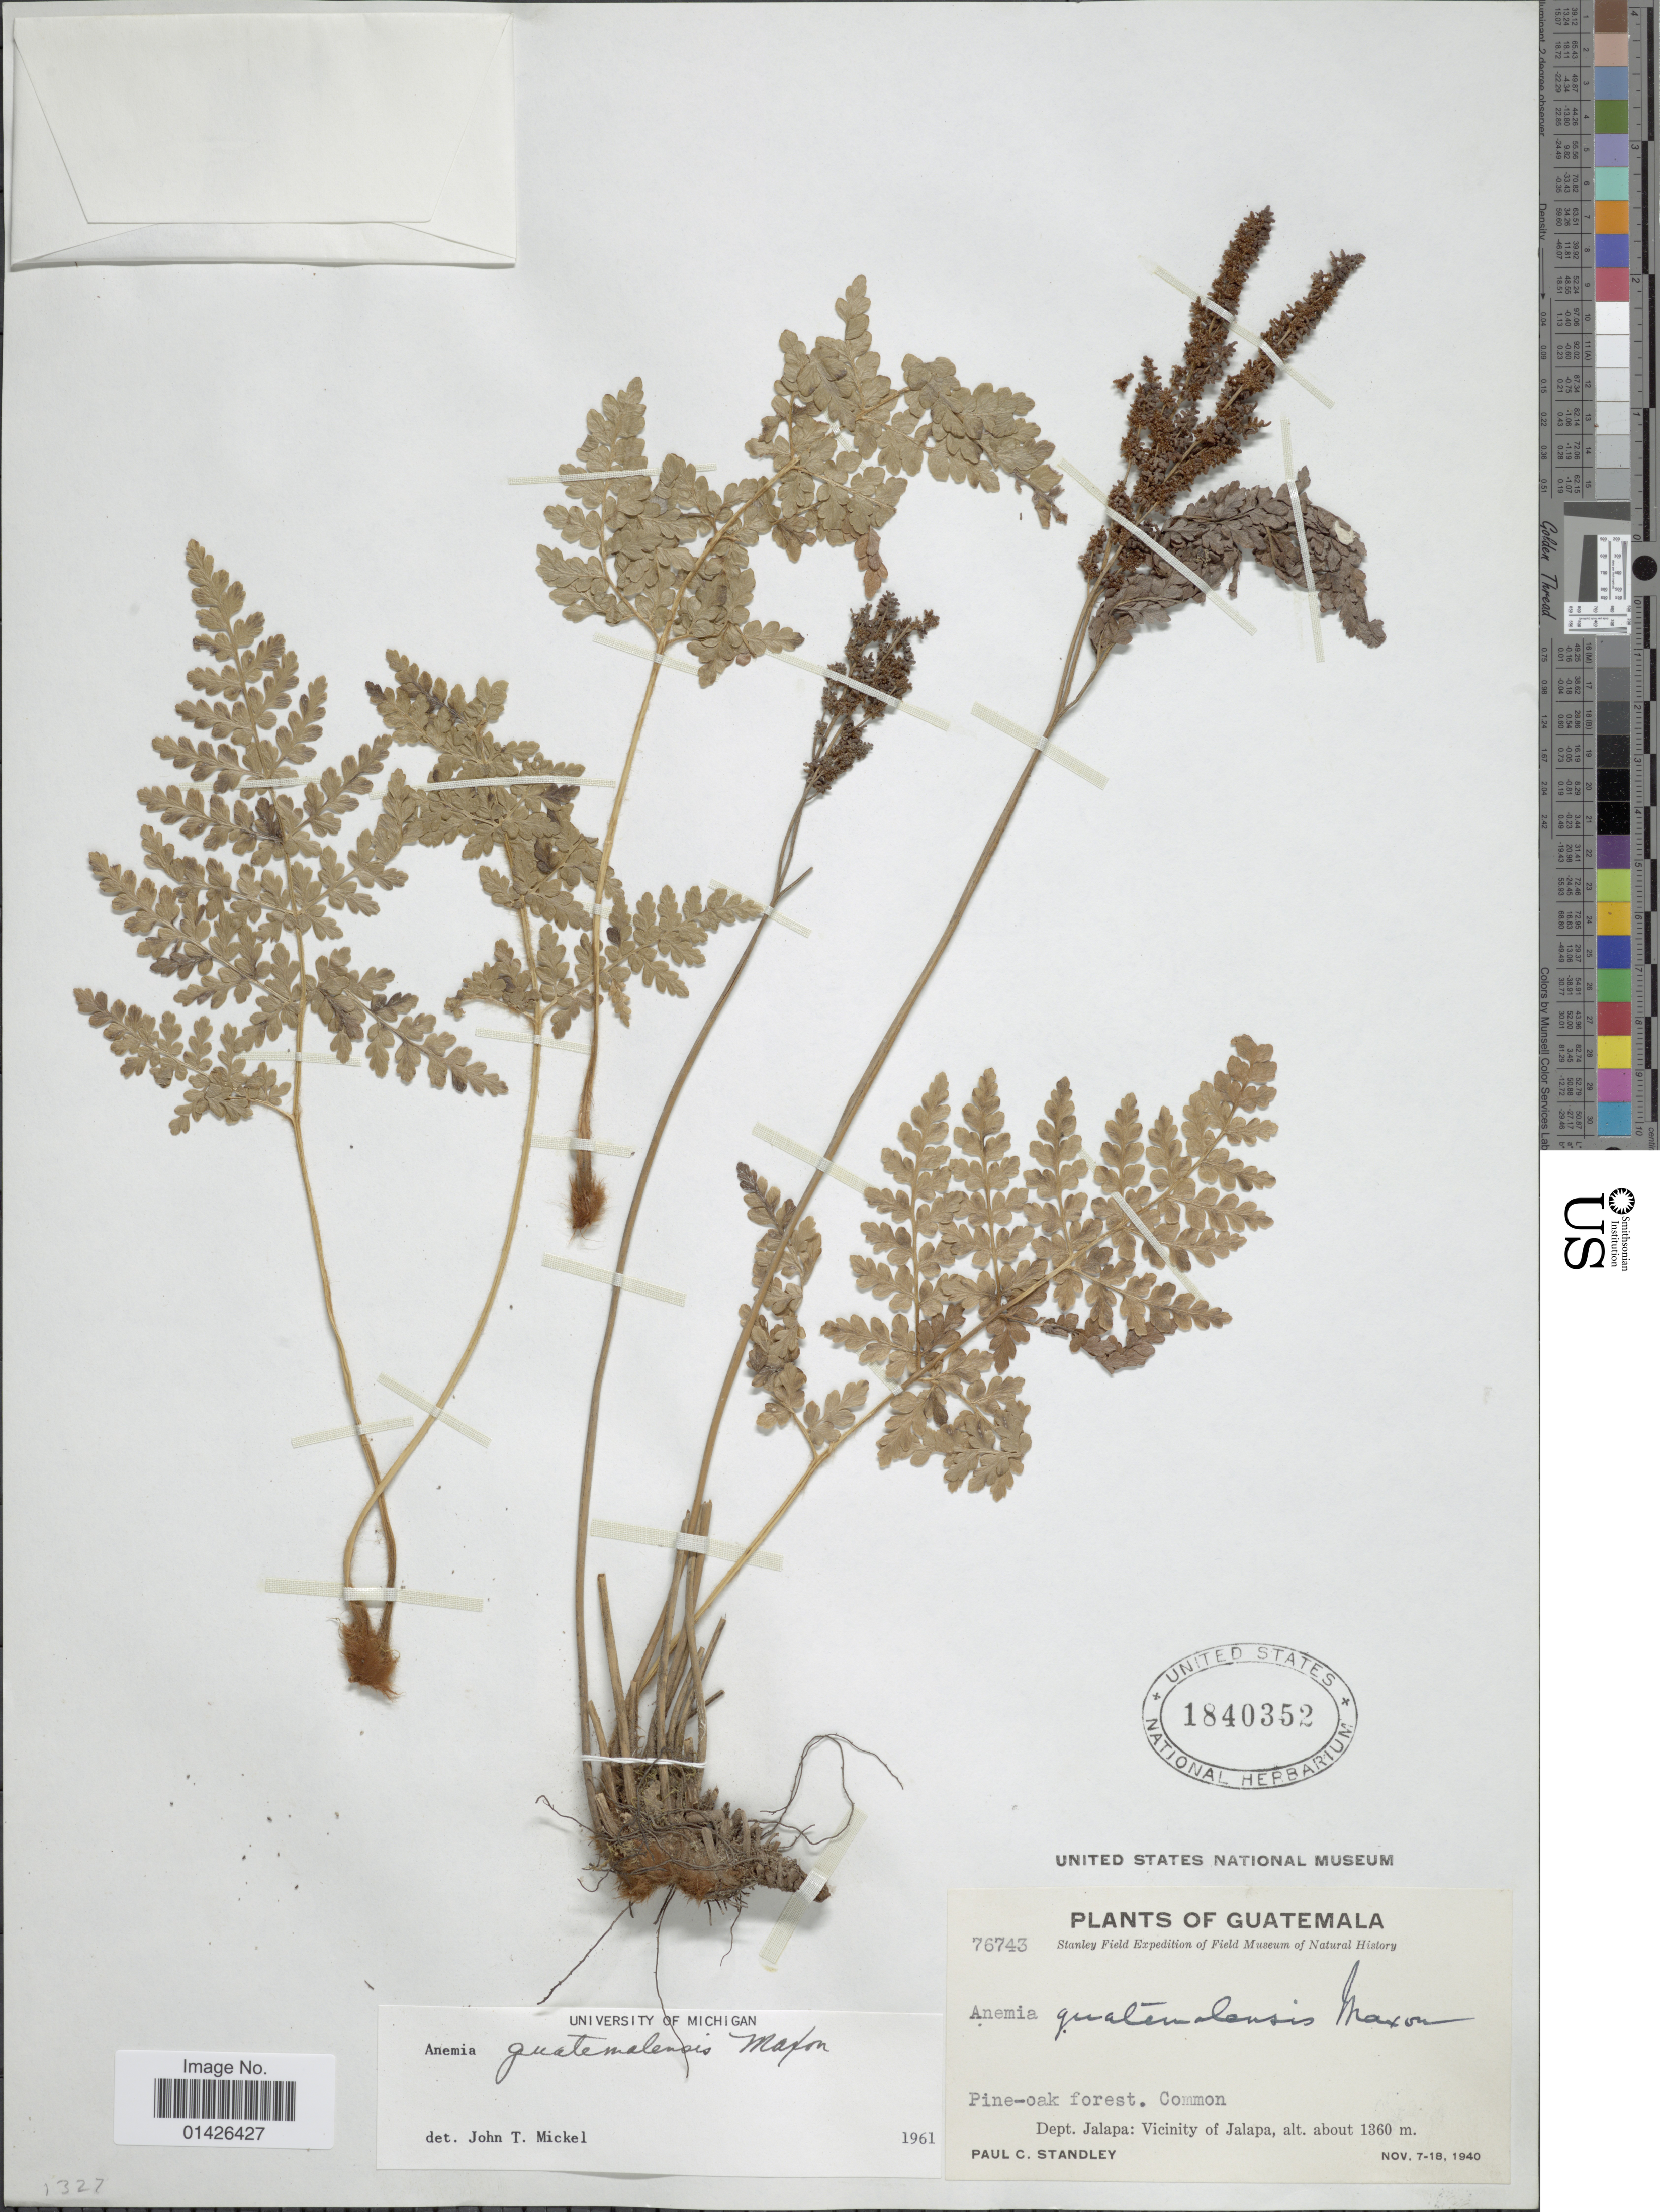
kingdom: Plantae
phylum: Tracheophyta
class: Polypodiopsida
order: Schizaeales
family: Anemiaceae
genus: Anemia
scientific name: Anemia guatemalensis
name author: Maxon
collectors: P. C. Standley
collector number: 76743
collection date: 1940-11-07/1940-11-18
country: Guatemala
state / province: Jalapa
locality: Dept. Jalapa: Vicinity of Jalapa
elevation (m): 1360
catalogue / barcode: US 1840352